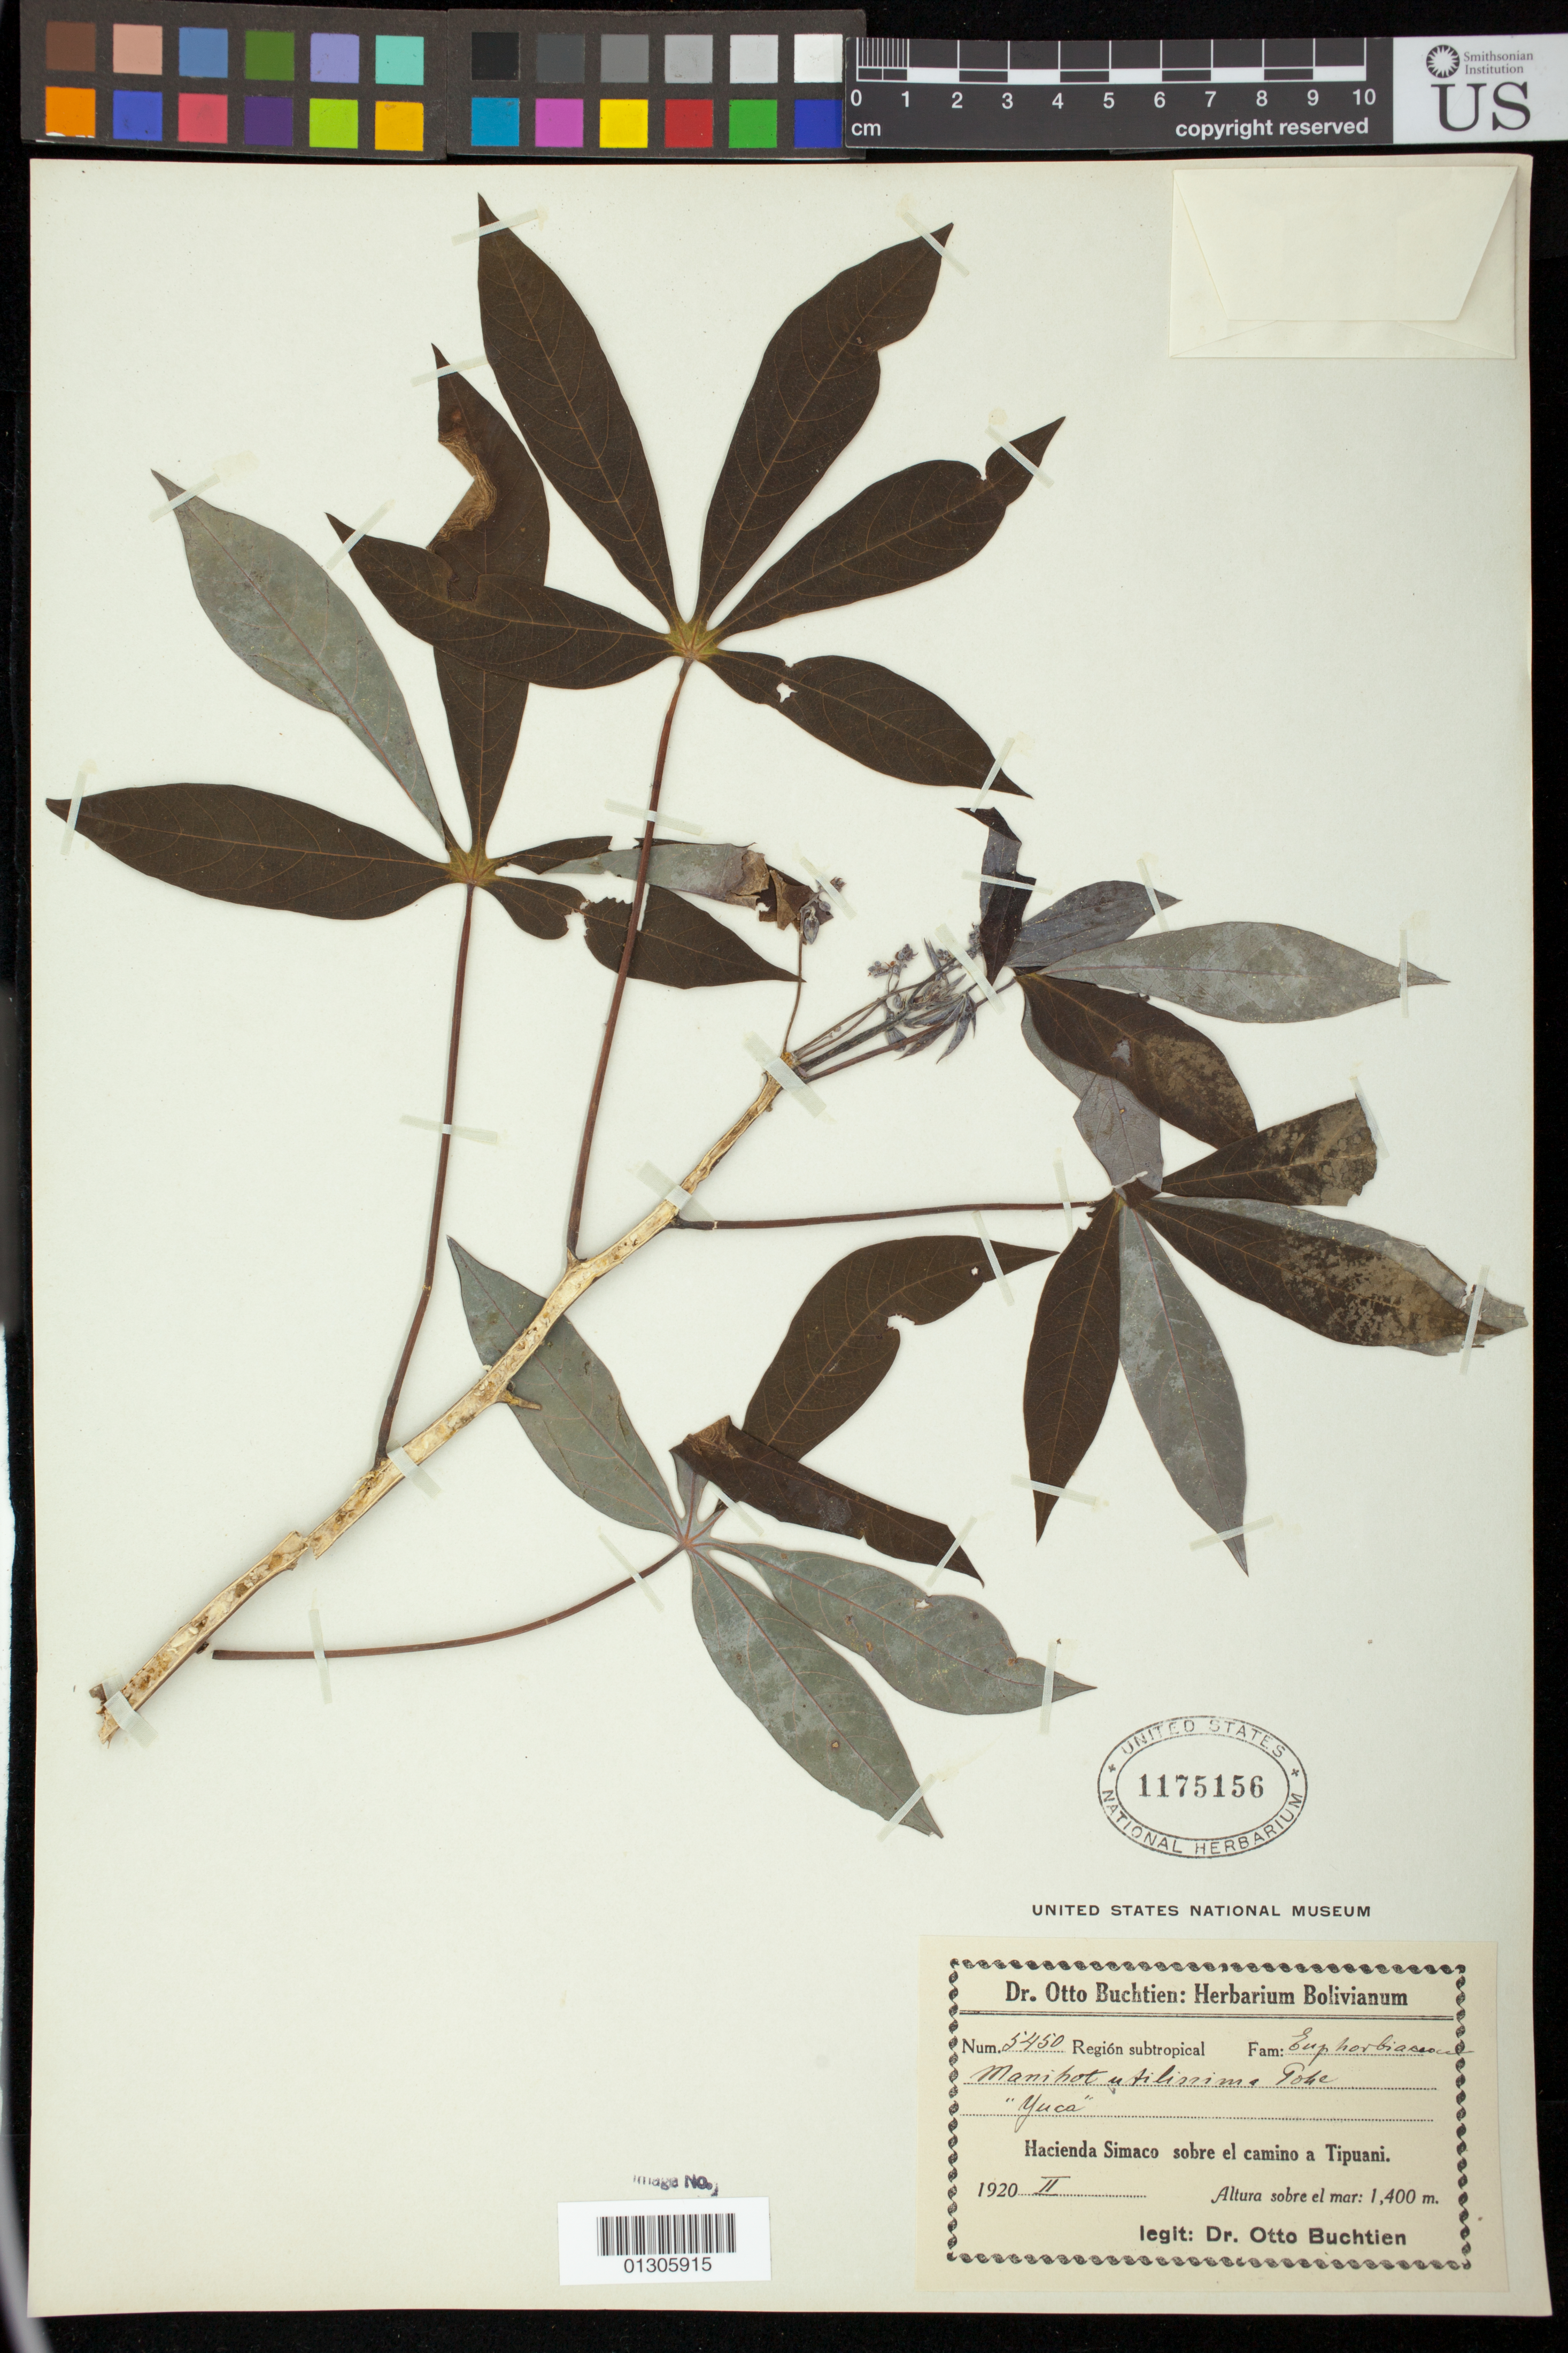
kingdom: Plantae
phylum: Tracheophyta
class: Magnoliopsida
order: Malpighiales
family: Euphorbiaceae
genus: Manihot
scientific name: Manihot esculenta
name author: Crantz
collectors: O. Buchtien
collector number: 5450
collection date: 1920-04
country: Bolivia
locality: Hacienda Simaco sobre el camino a Tipuani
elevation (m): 1400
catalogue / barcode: US 1175156